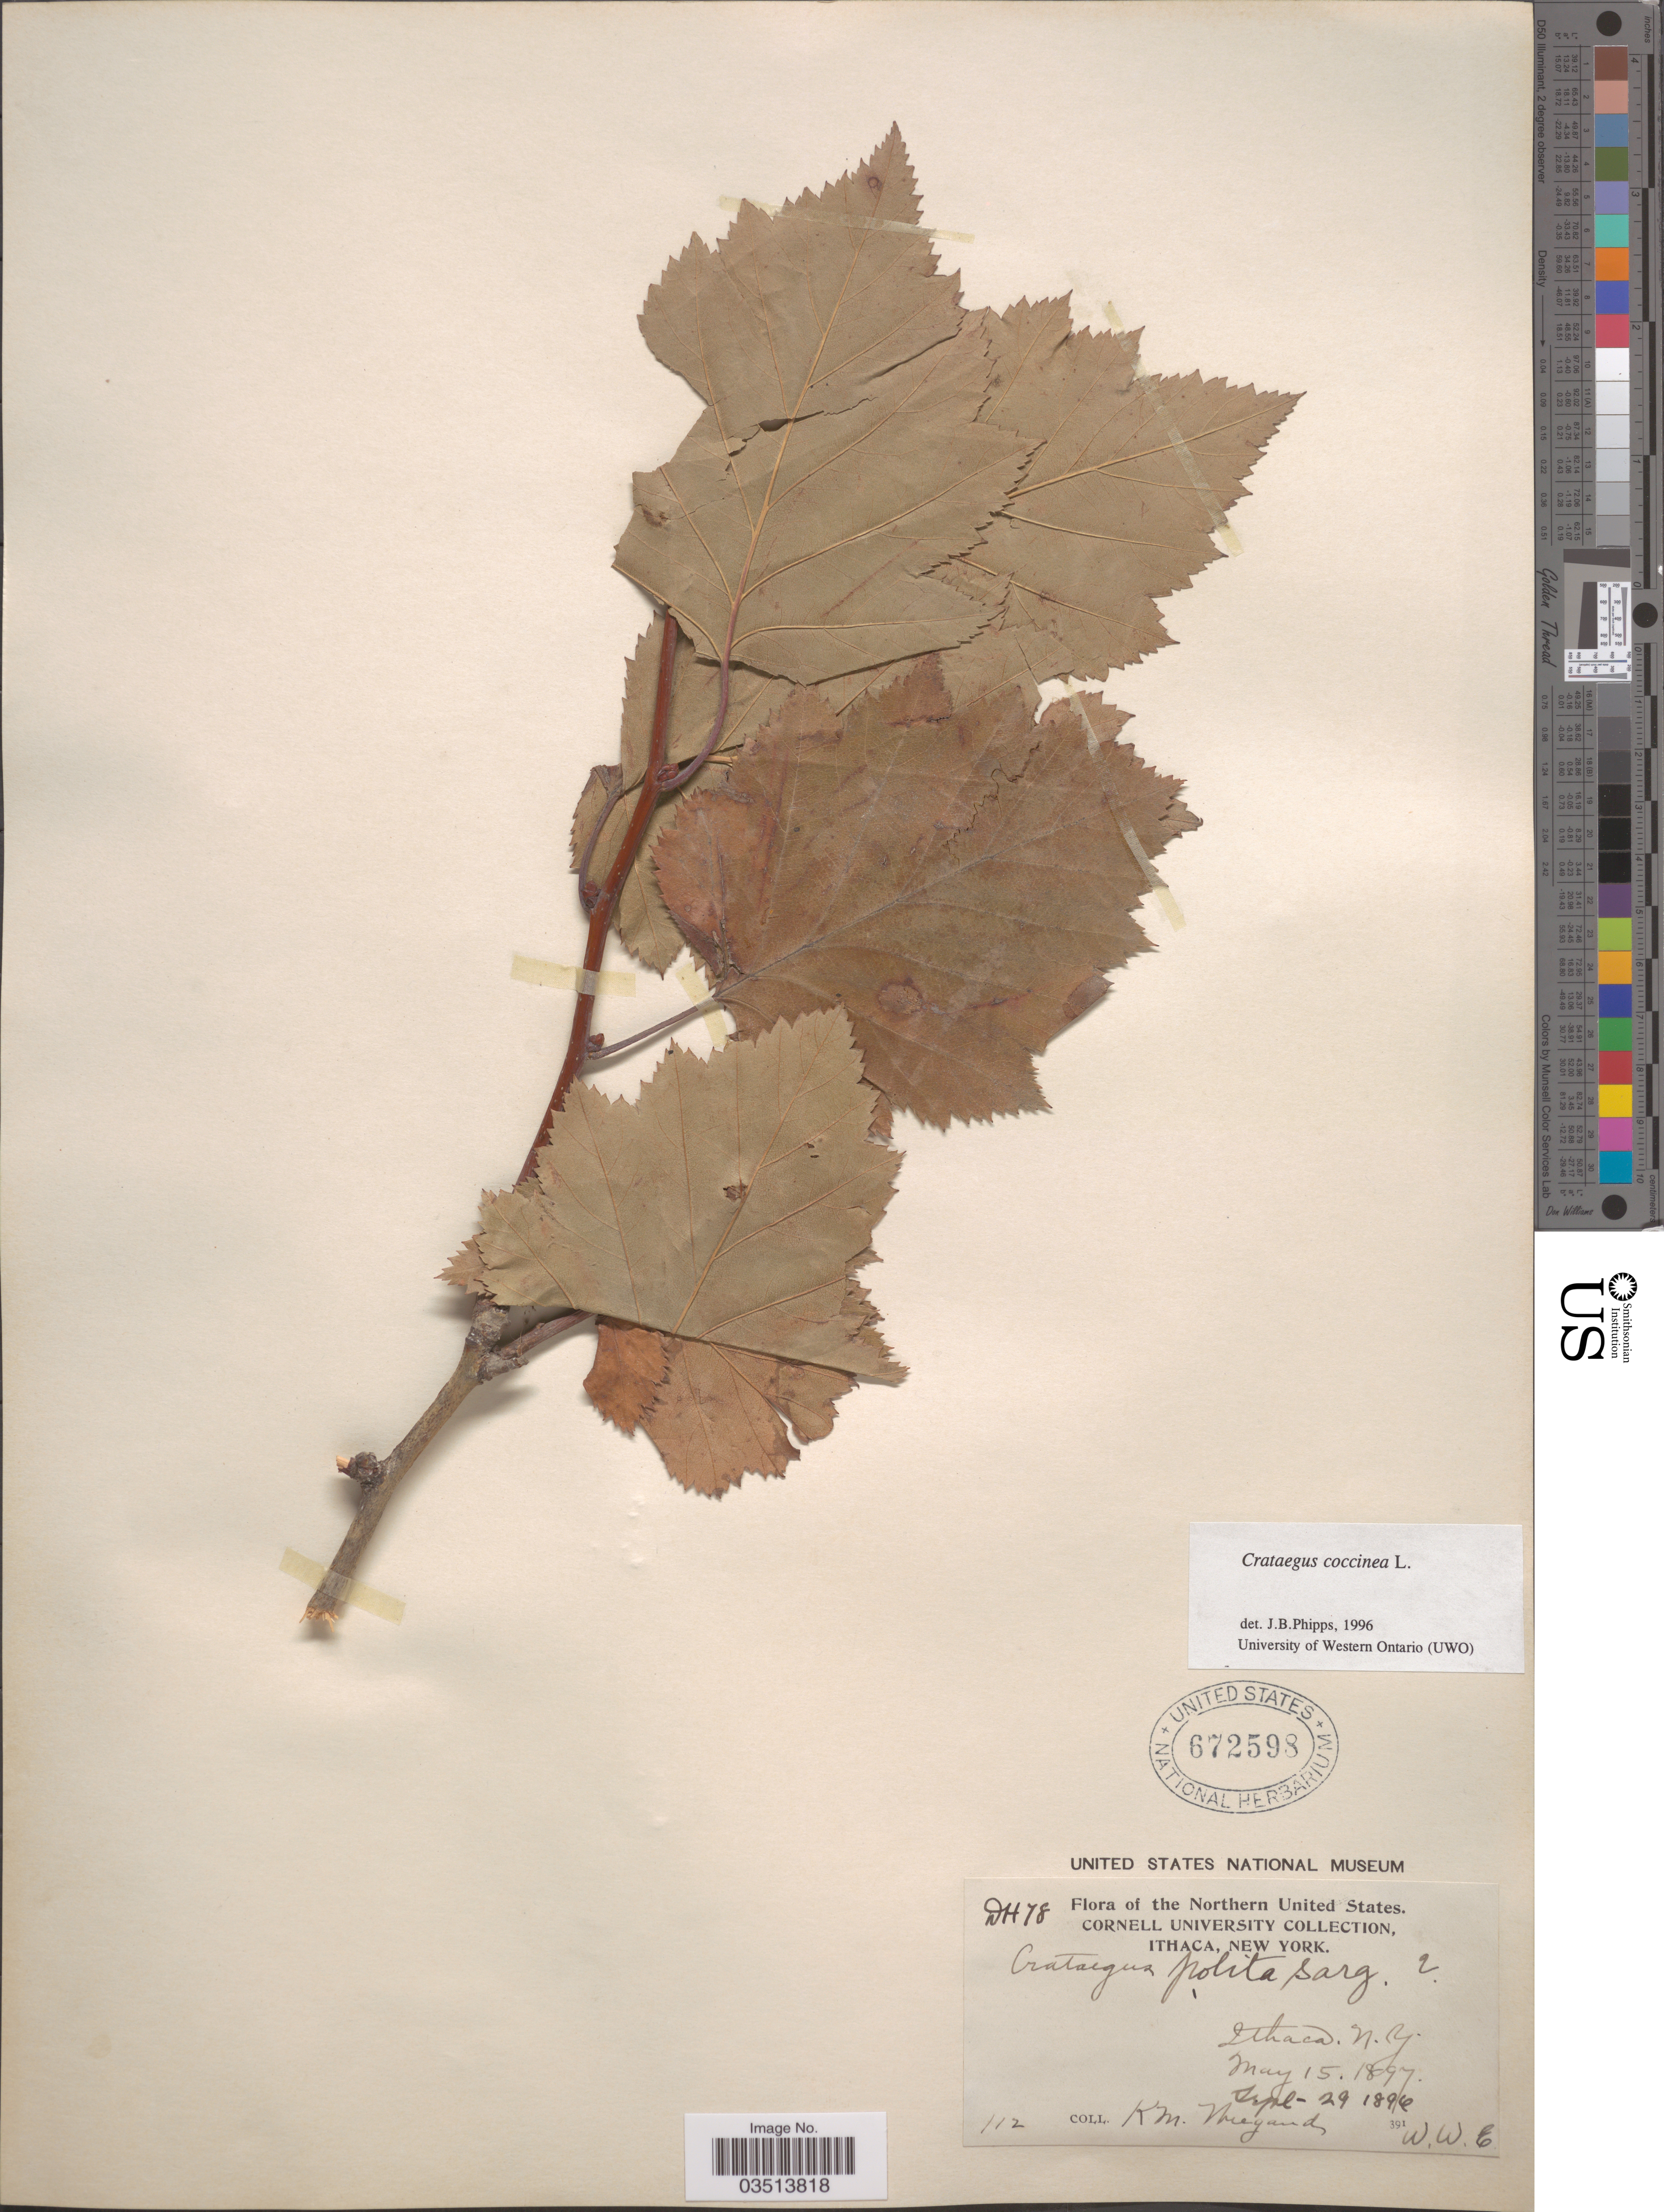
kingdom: Plantae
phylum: Tracheophyta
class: Magnoliopsida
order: Rosales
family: Rosaceae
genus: Crataegus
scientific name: Crataegus coccinea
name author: Ashe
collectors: K. M. Wiegand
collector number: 112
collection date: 1896-09-29/1897-05-15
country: United States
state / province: New York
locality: Northern United States. Ithaca.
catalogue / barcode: US 672598